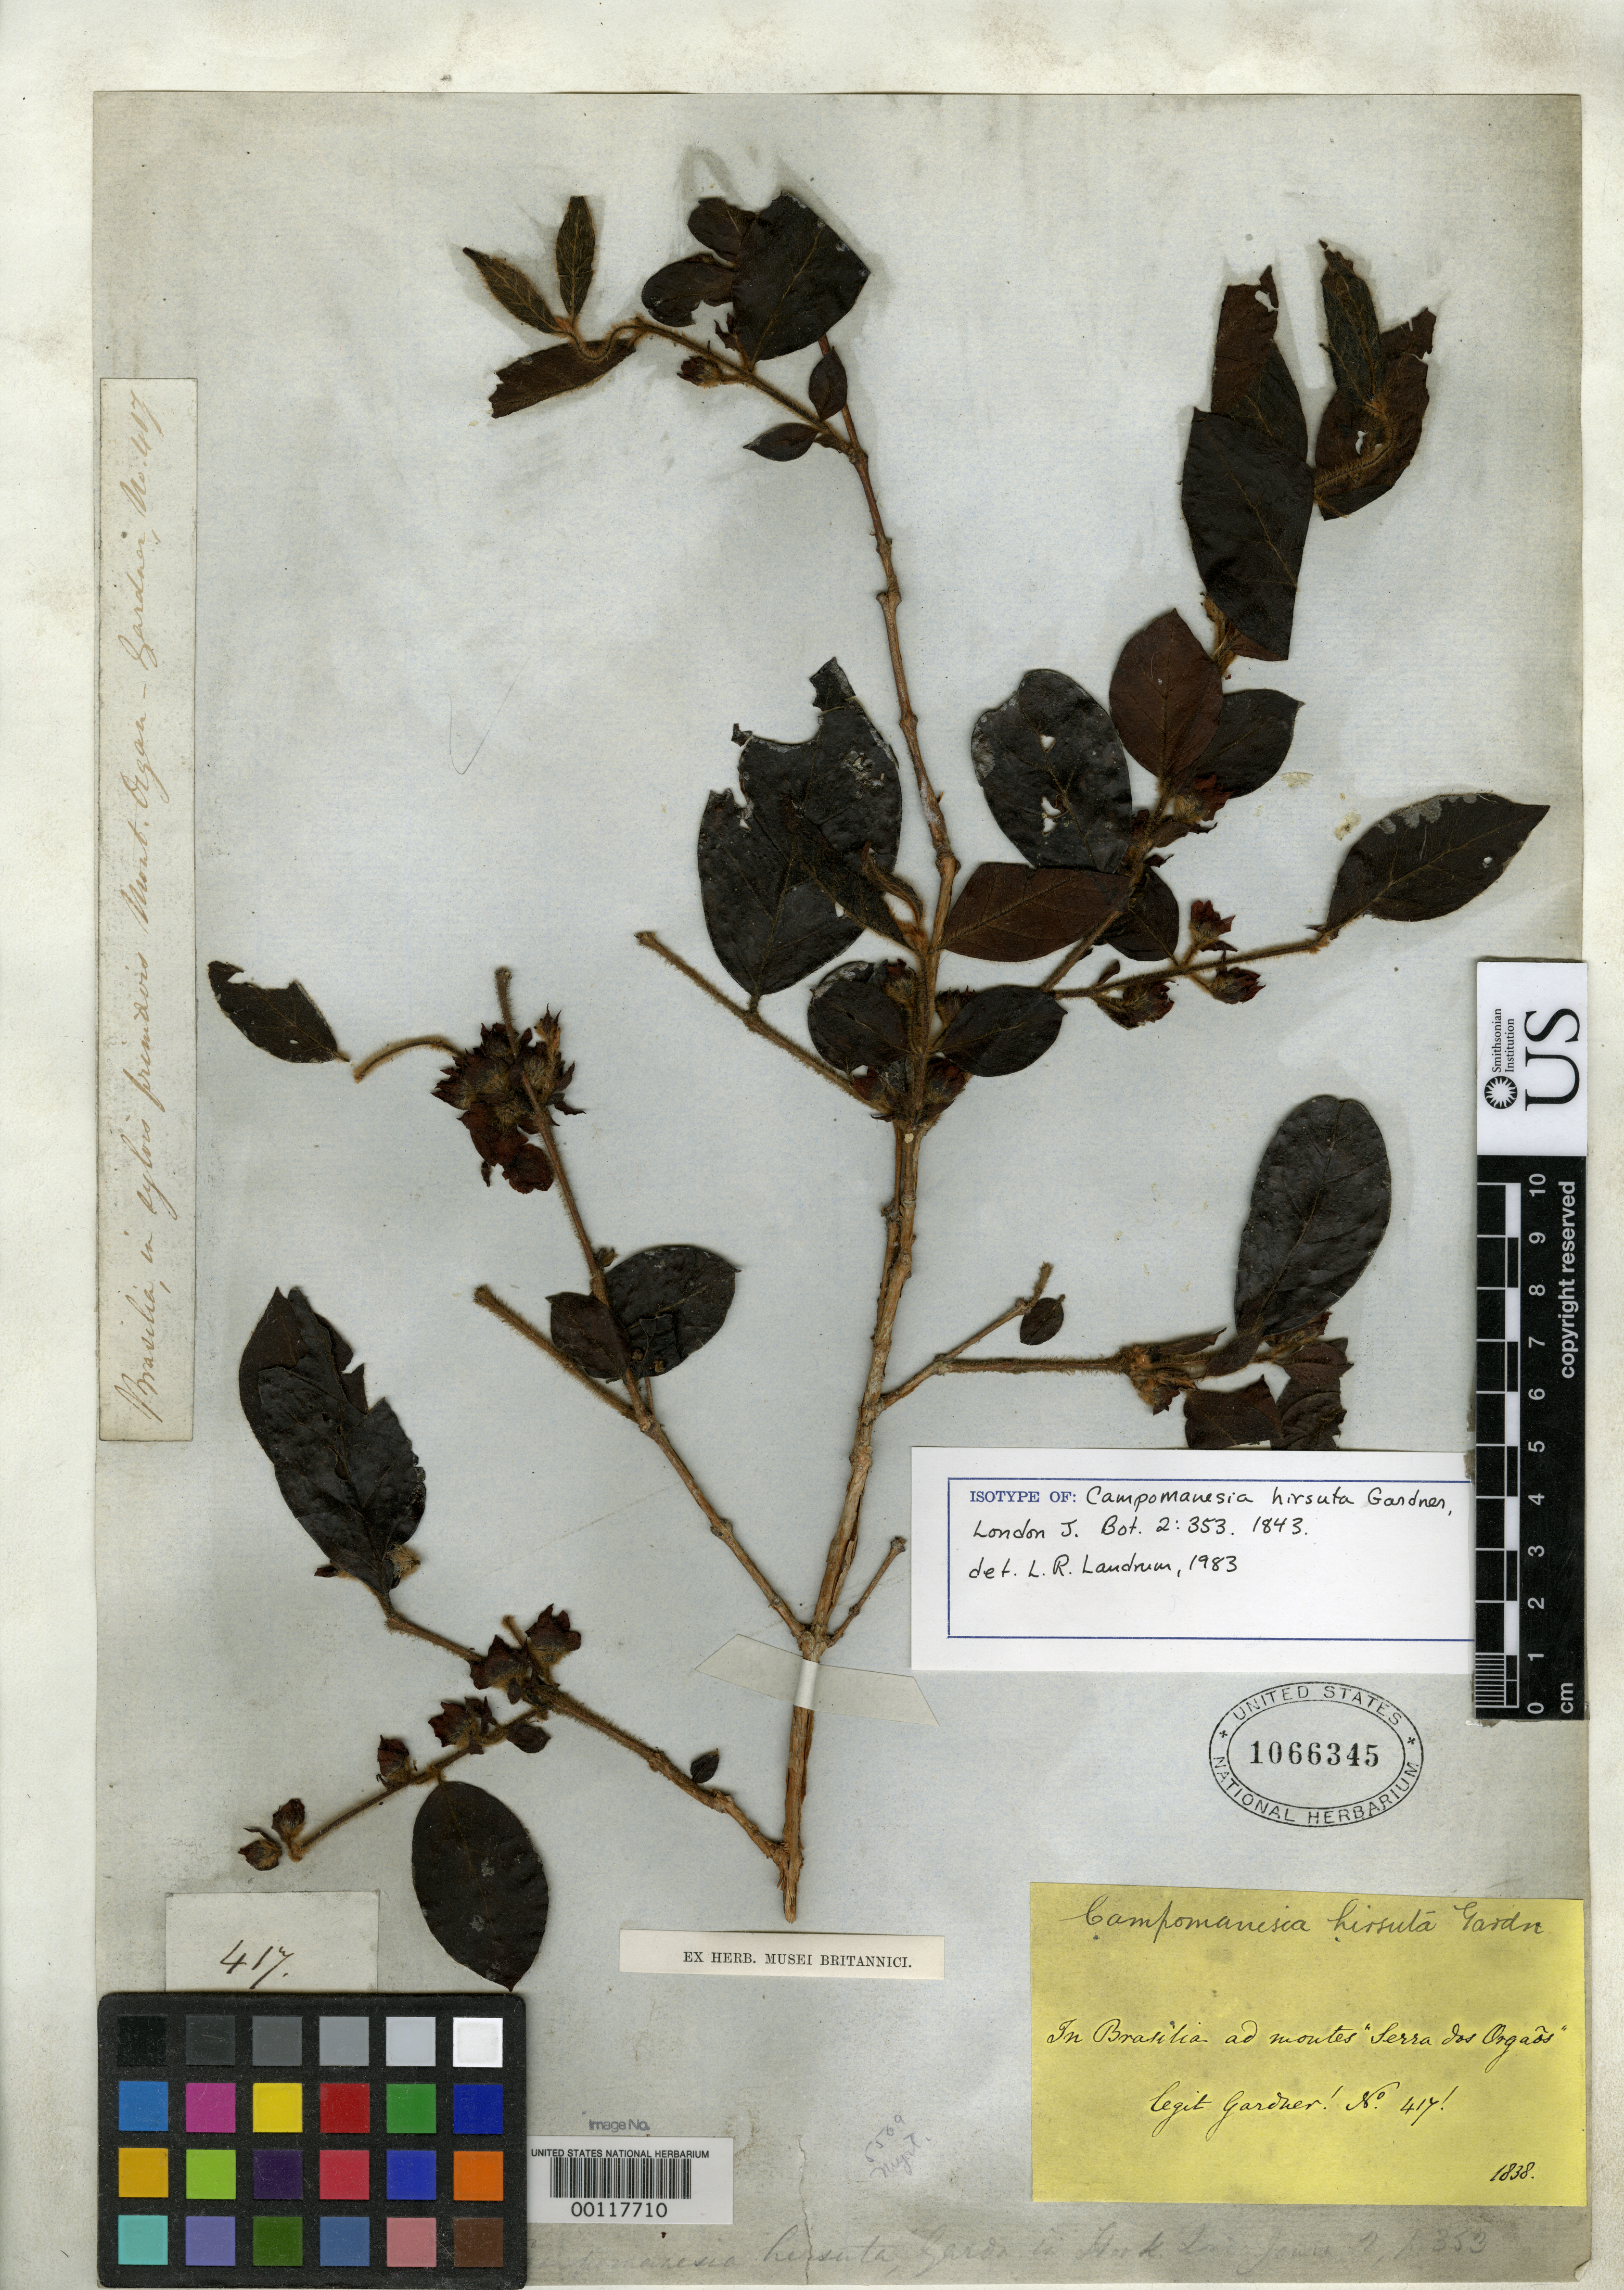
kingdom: Plantae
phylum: Tracheophyta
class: Magnoliopsida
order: Myrtales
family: Myrtaceae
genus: Campomanesia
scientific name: Campomanesia hirsuta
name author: Gardner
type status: Isotype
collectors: G. Gardner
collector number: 417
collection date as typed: Feb 1838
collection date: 1838-02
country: Brazil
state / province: Rio de Janeiro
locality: Organ Mountains.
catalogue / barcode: US 1066345